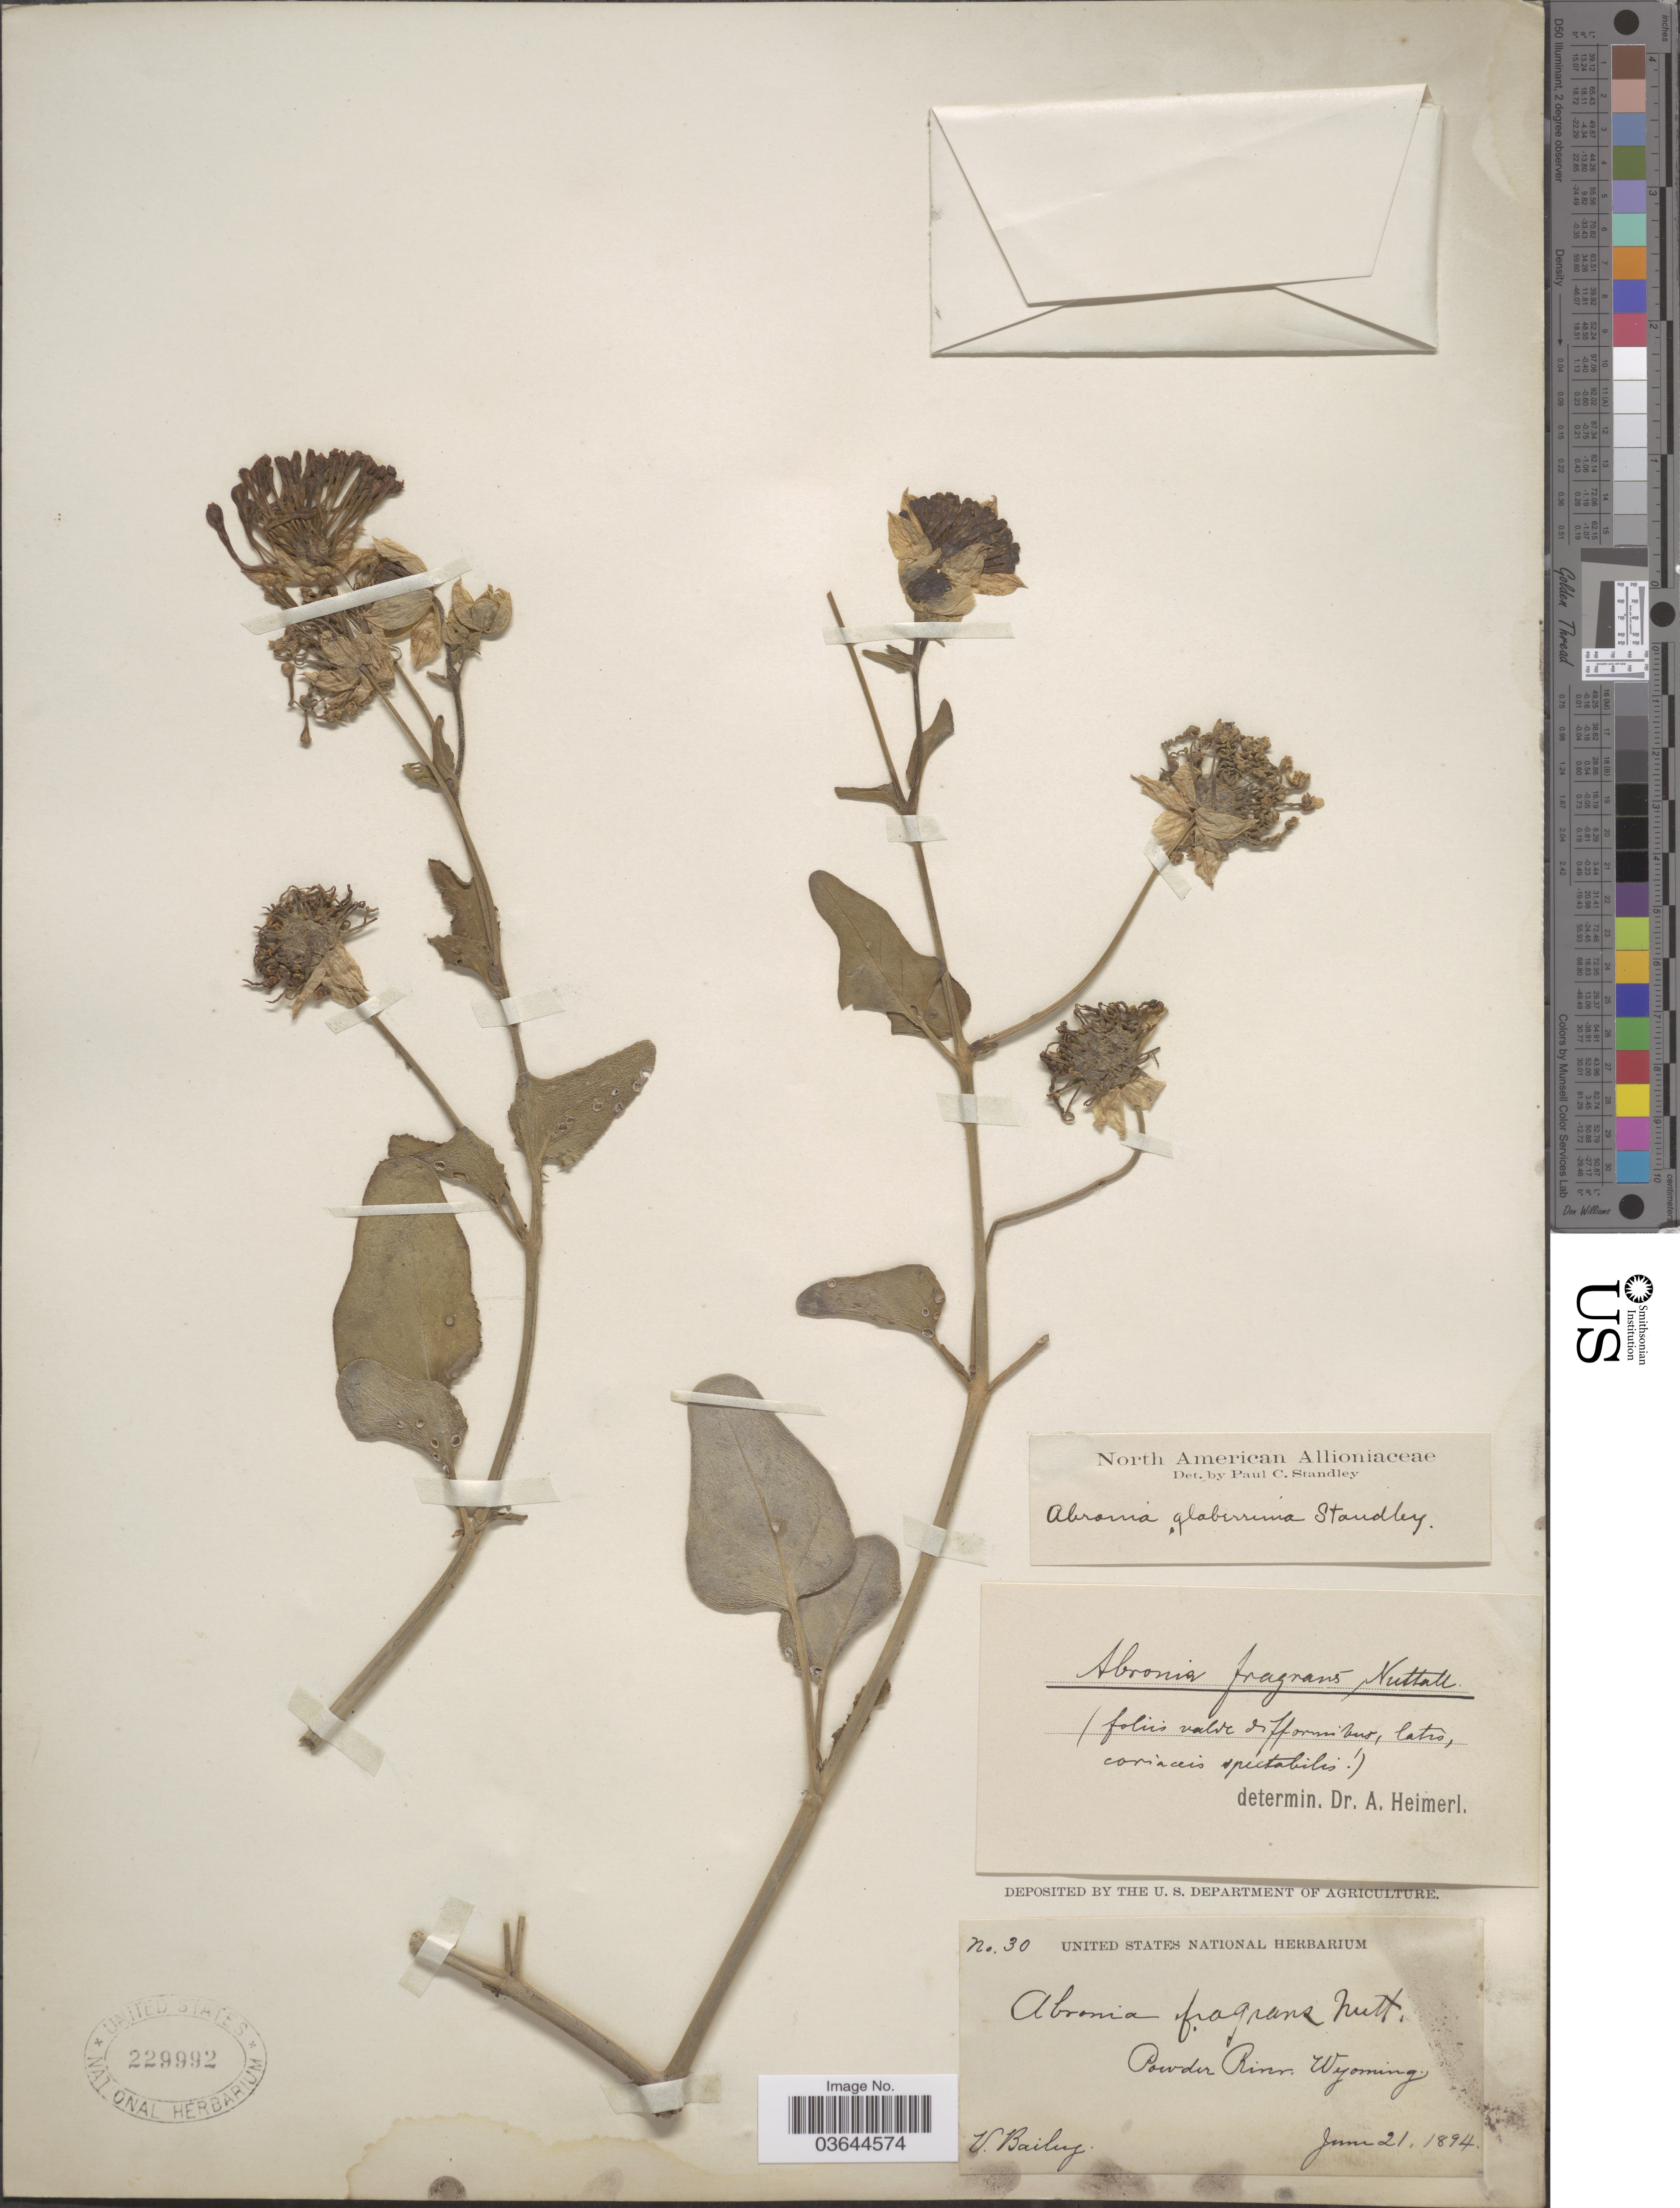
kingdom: Plantae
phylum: Tracheophyta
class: Magnoliopsida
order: Caryophyllales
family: Nyctaginaceae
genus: Abronia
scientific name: Abronia fragrans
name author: Nutt. ex Hook.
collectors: V. Bailey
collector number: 30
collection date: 1894-06-21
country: United States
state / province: Wyoming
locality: Powder River.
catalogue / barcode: US 229992